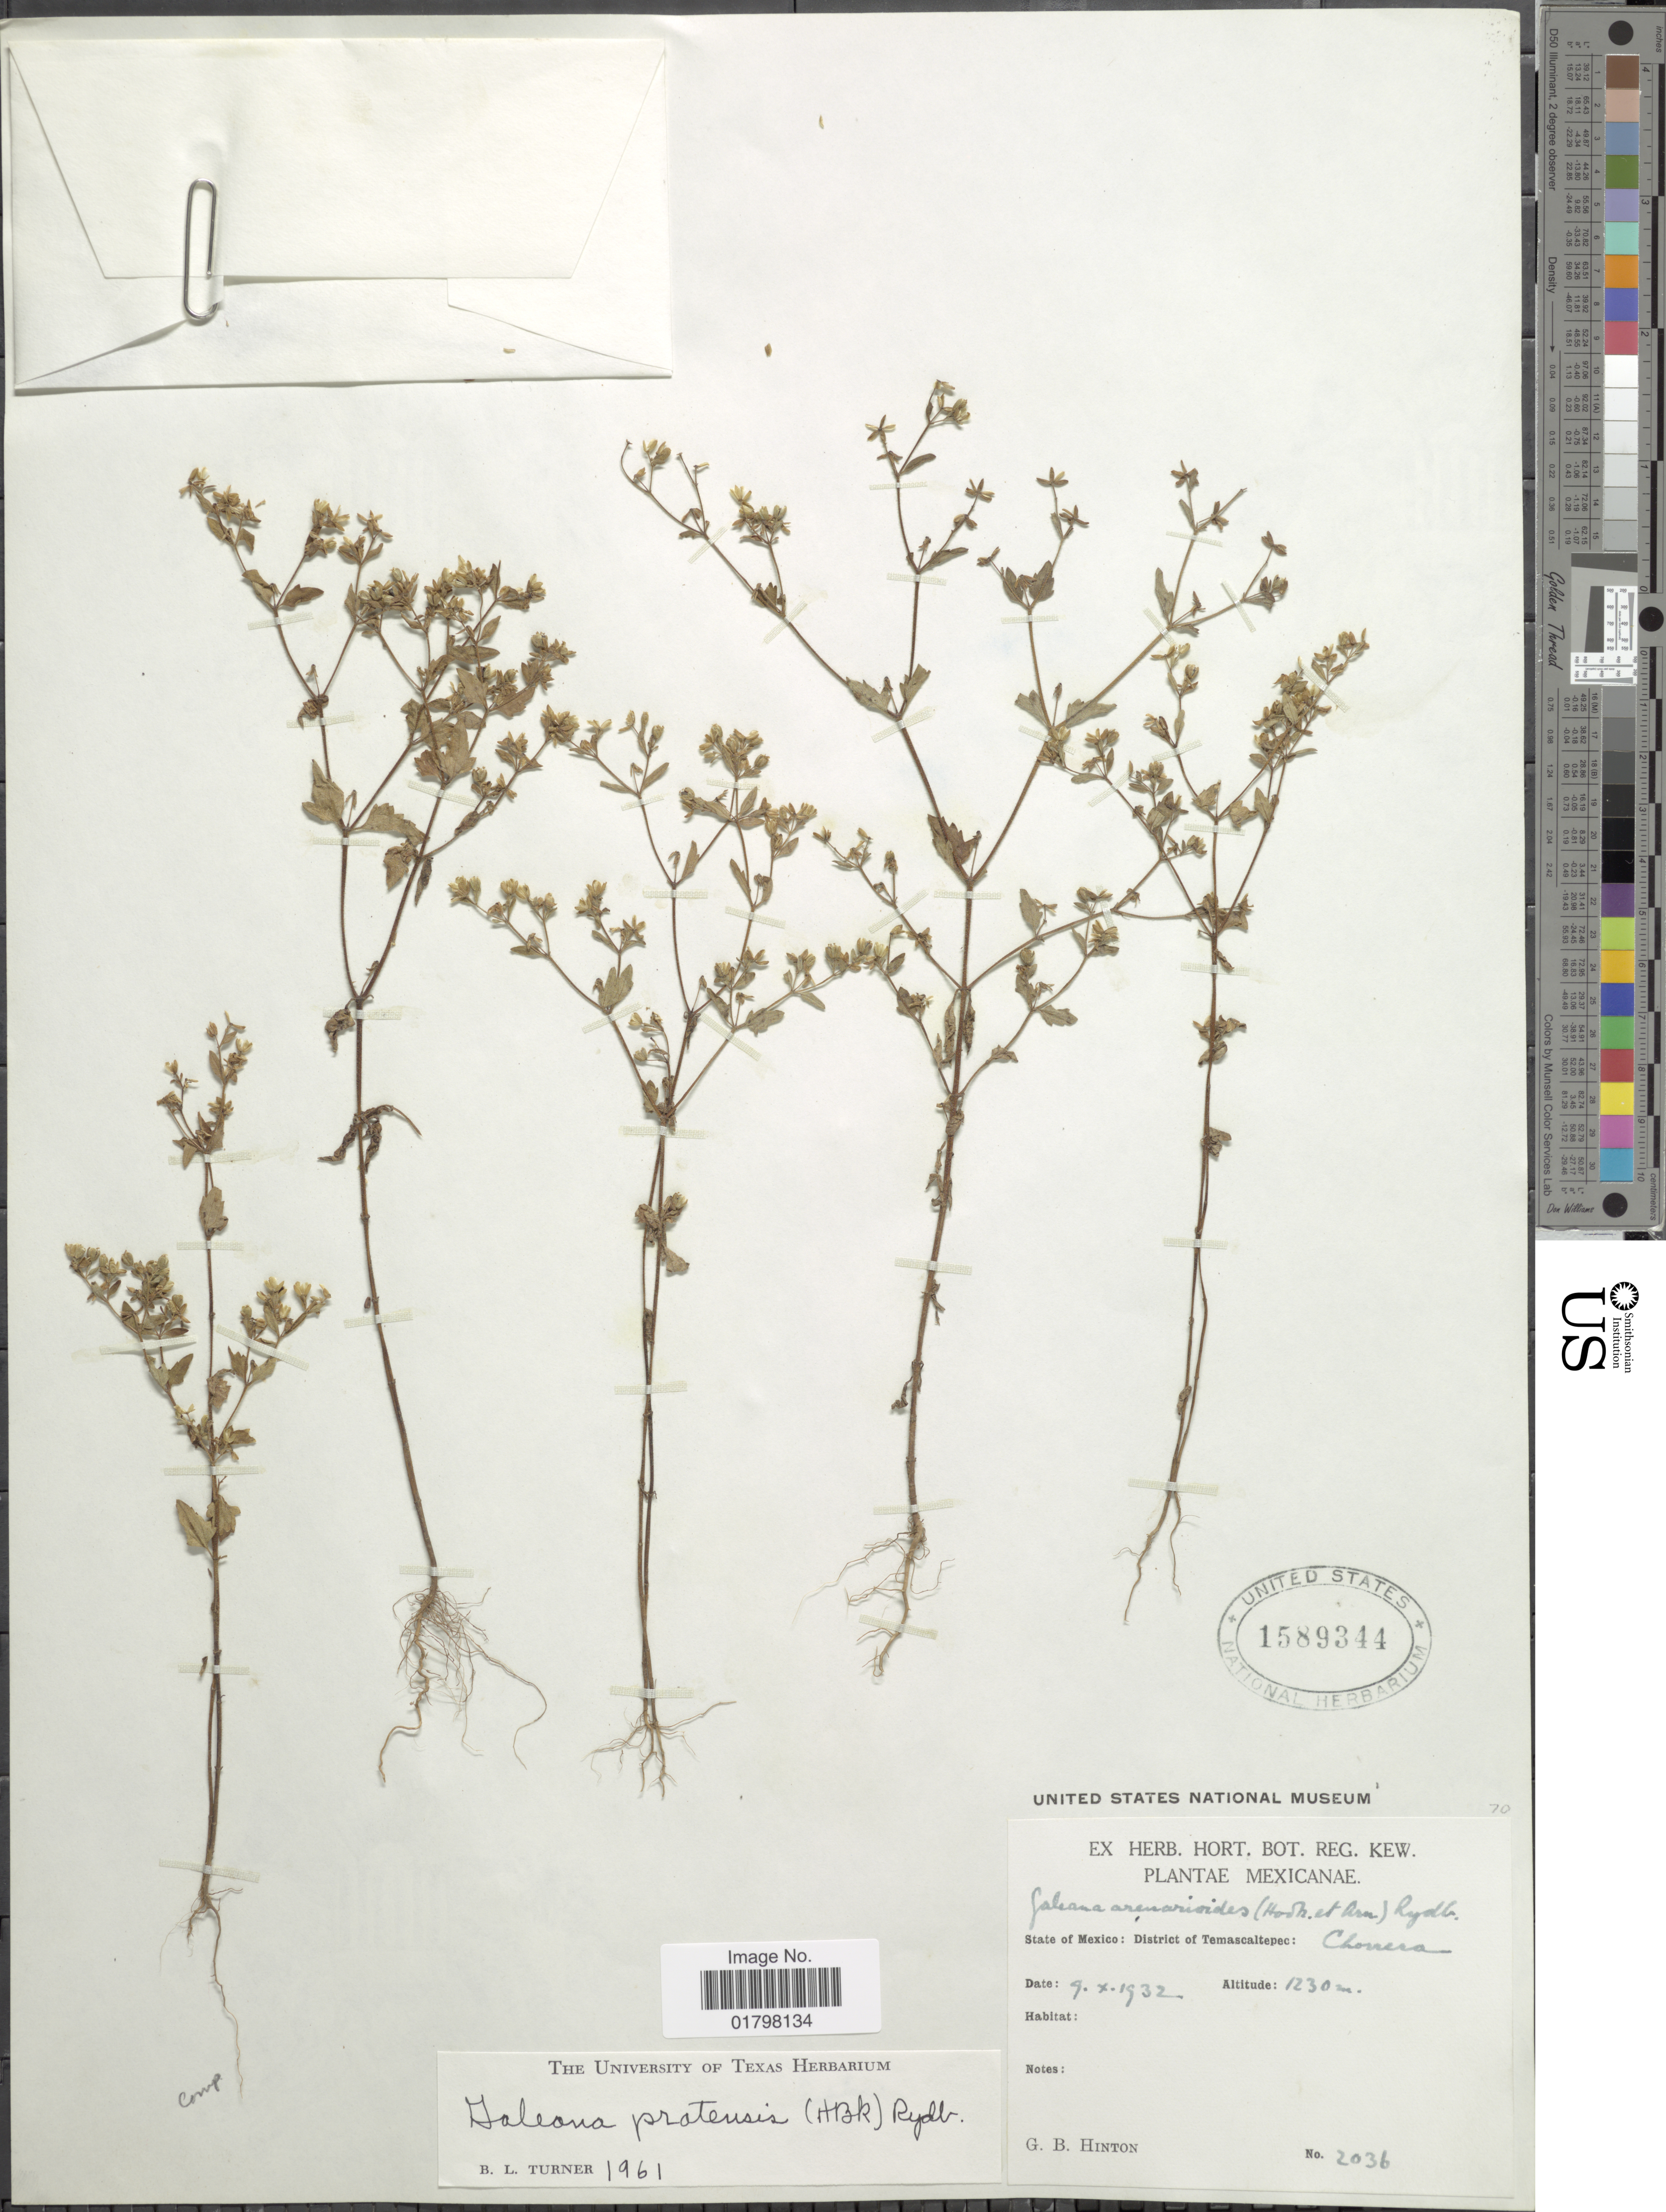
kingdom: Plantae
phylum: Tracheophyta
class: Magnoliopsida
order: Asterales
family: Asteraceae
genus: Galeana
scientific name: Galeana pratensis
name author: (Kunth) Rydb.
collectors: G. B. Hinton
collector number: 2036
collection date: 1932-10-09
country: Mexico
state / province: México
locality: State of Mexico: District of Temascaltepec: Chorrera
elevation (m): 1230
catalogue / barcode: US 1589344